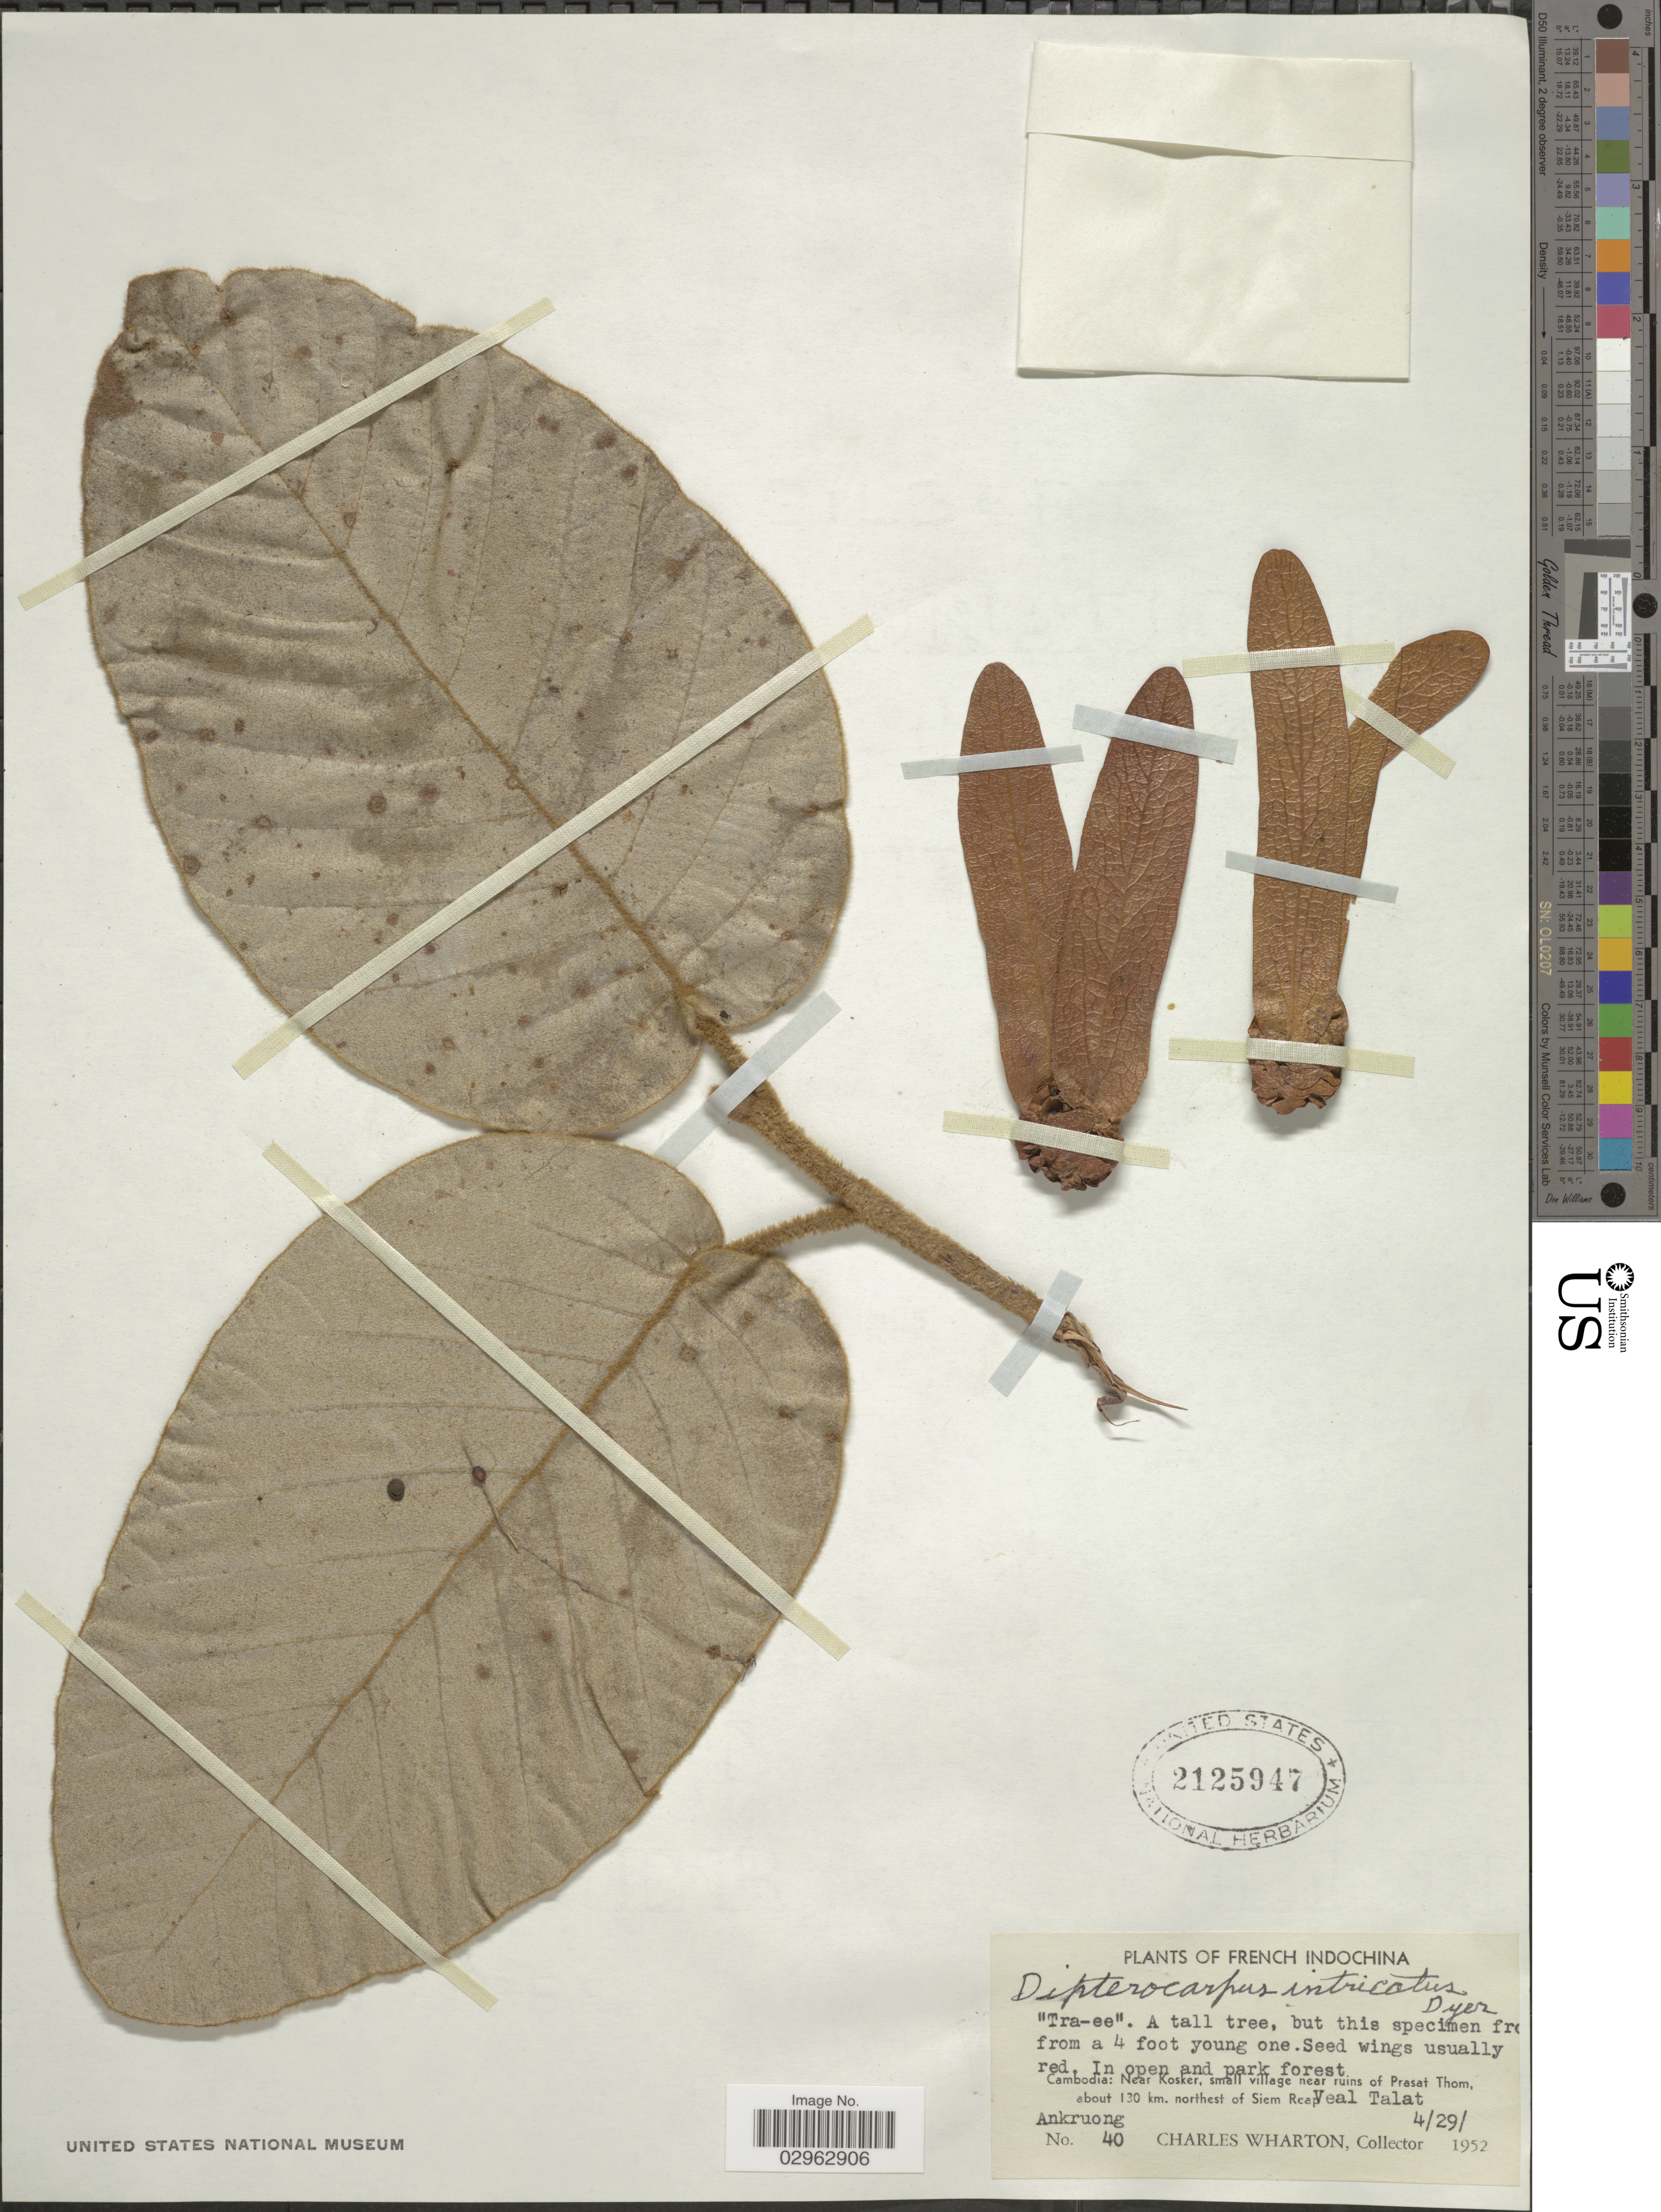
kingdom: Plantae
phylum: Tracheophyta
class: Magnoliopsida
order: Malvales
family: Dipterocarpaceae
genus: Dipterocarpus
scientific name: Dipterocarpus intricatus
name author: Dyer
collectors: C. Wharton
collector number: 40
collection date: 1952-04-29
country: Cambodia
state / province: Siĕm Réab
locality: French Indochina. Near Kosker, small village near ruins of Prasat Thom, about 130 km. northest of Siem Reap. Veal Talat. Ankruong.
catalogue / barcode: US 2125947